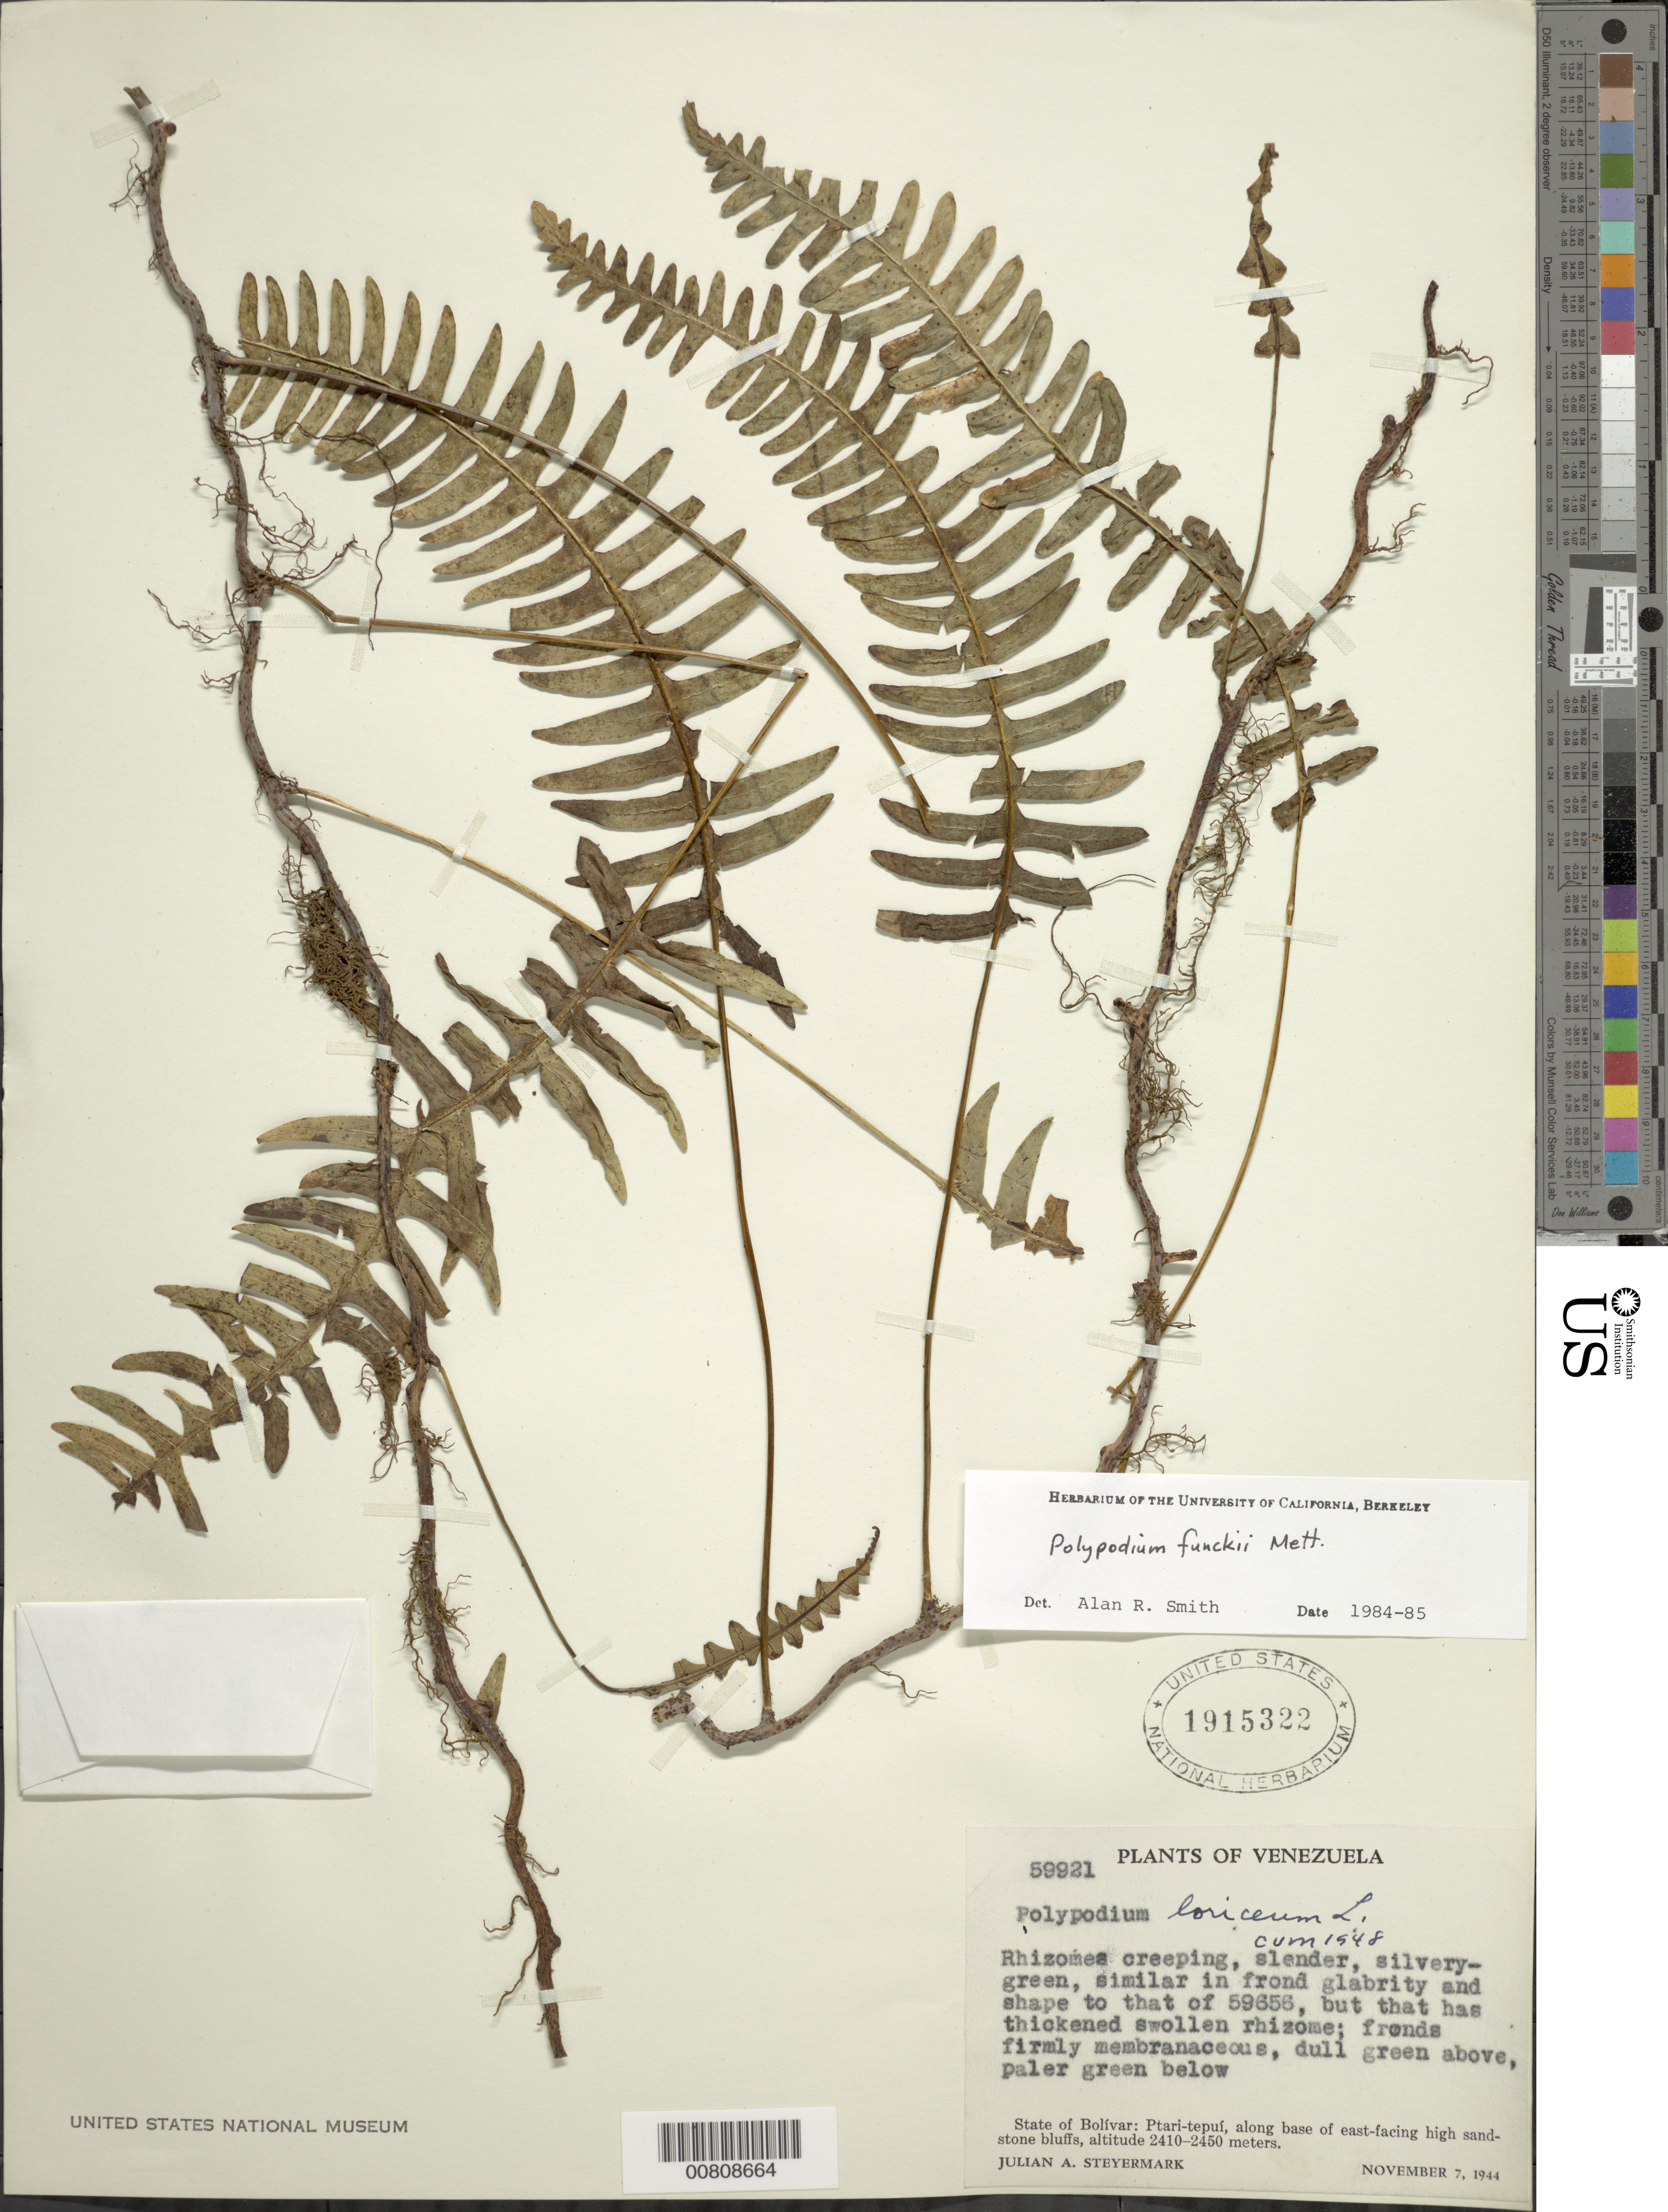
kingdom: Plantae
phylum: Tracheophyta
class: Polypodiopsida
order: Polypodiales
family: Polypodiaceae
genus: Serpocaulon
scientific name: Serpocaulon funckii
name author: (Mett.) A.R. Sm.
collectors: J. Steyermark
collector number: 59921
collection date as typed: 7-Nov-44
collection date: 1944-11-07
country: Venezuela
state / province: Bolívar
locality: Ptari-tepuí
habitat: Base of east-facing high sandstone bluffs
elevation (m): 2410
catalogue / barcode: US 1915322